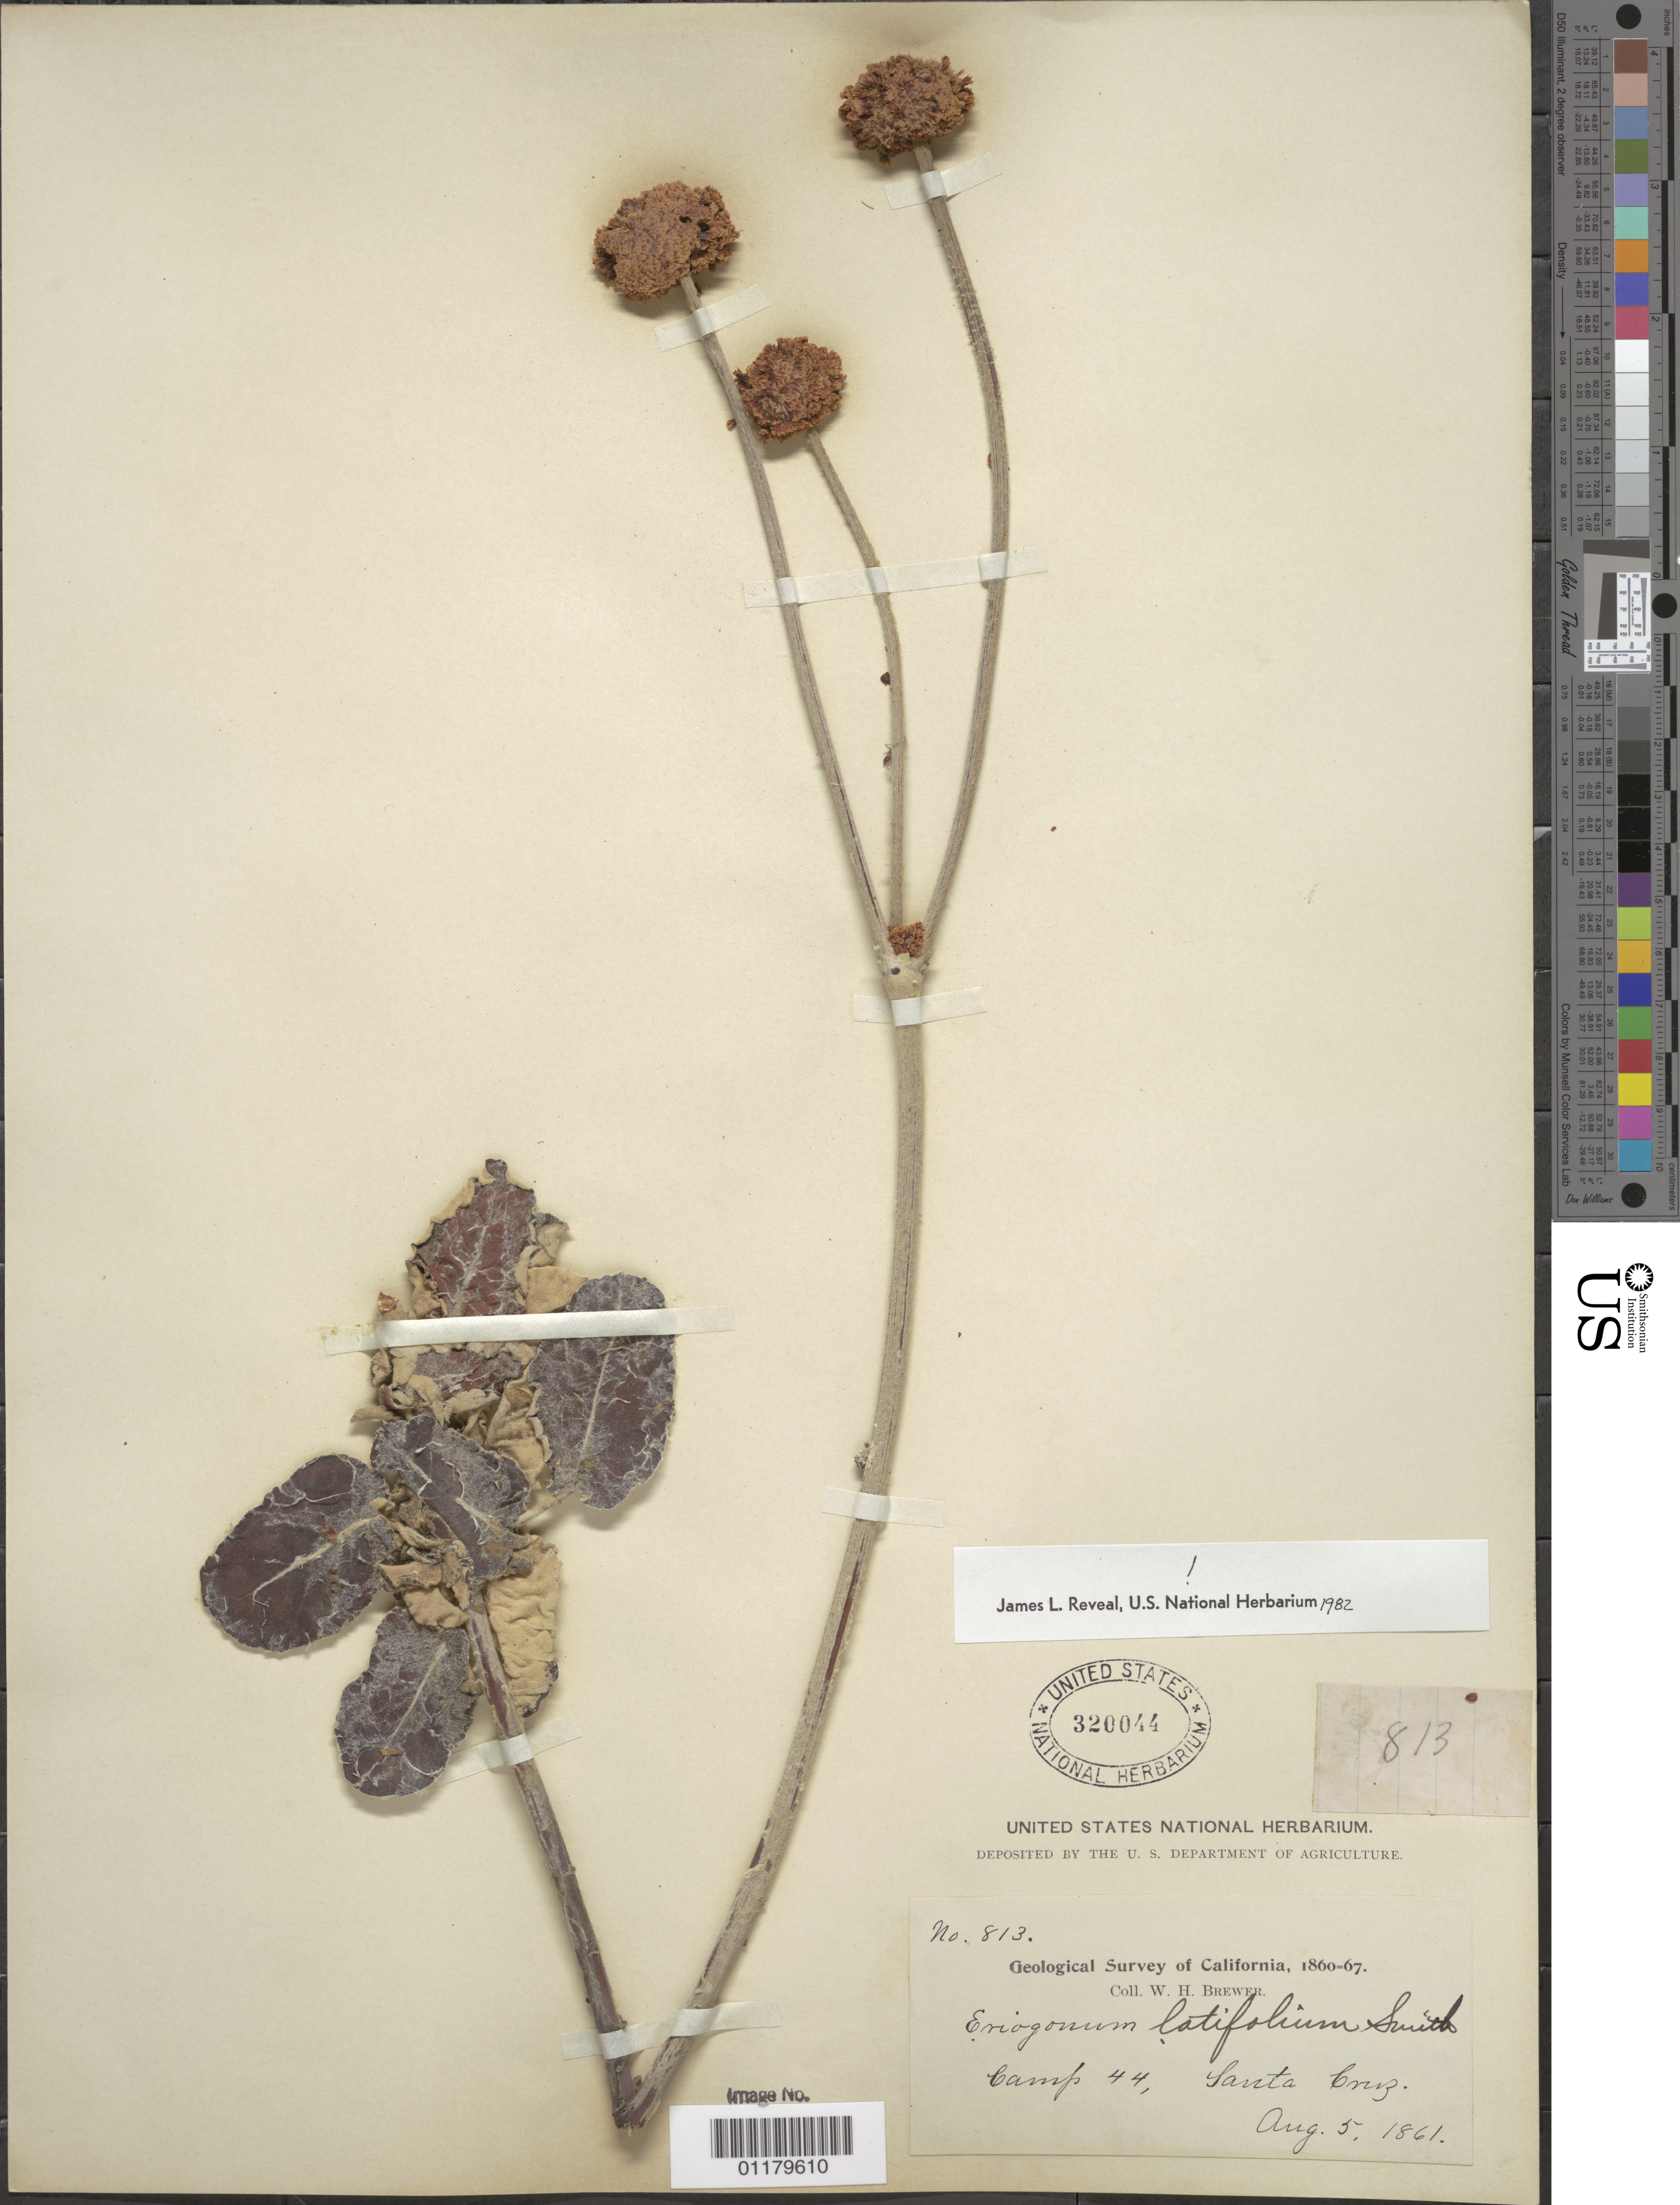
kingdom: Plantae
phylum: Tracheophyta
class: Magnoliopsida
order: Caryophyllales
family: Polygonaceae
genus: Eriogonum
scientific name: Eriogonum latifolium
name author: Sm.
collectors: W. H. Brewer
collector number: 813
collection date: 1861-08-05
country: United States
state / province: California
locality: Camp44, San Inez.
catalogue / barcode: US 320044